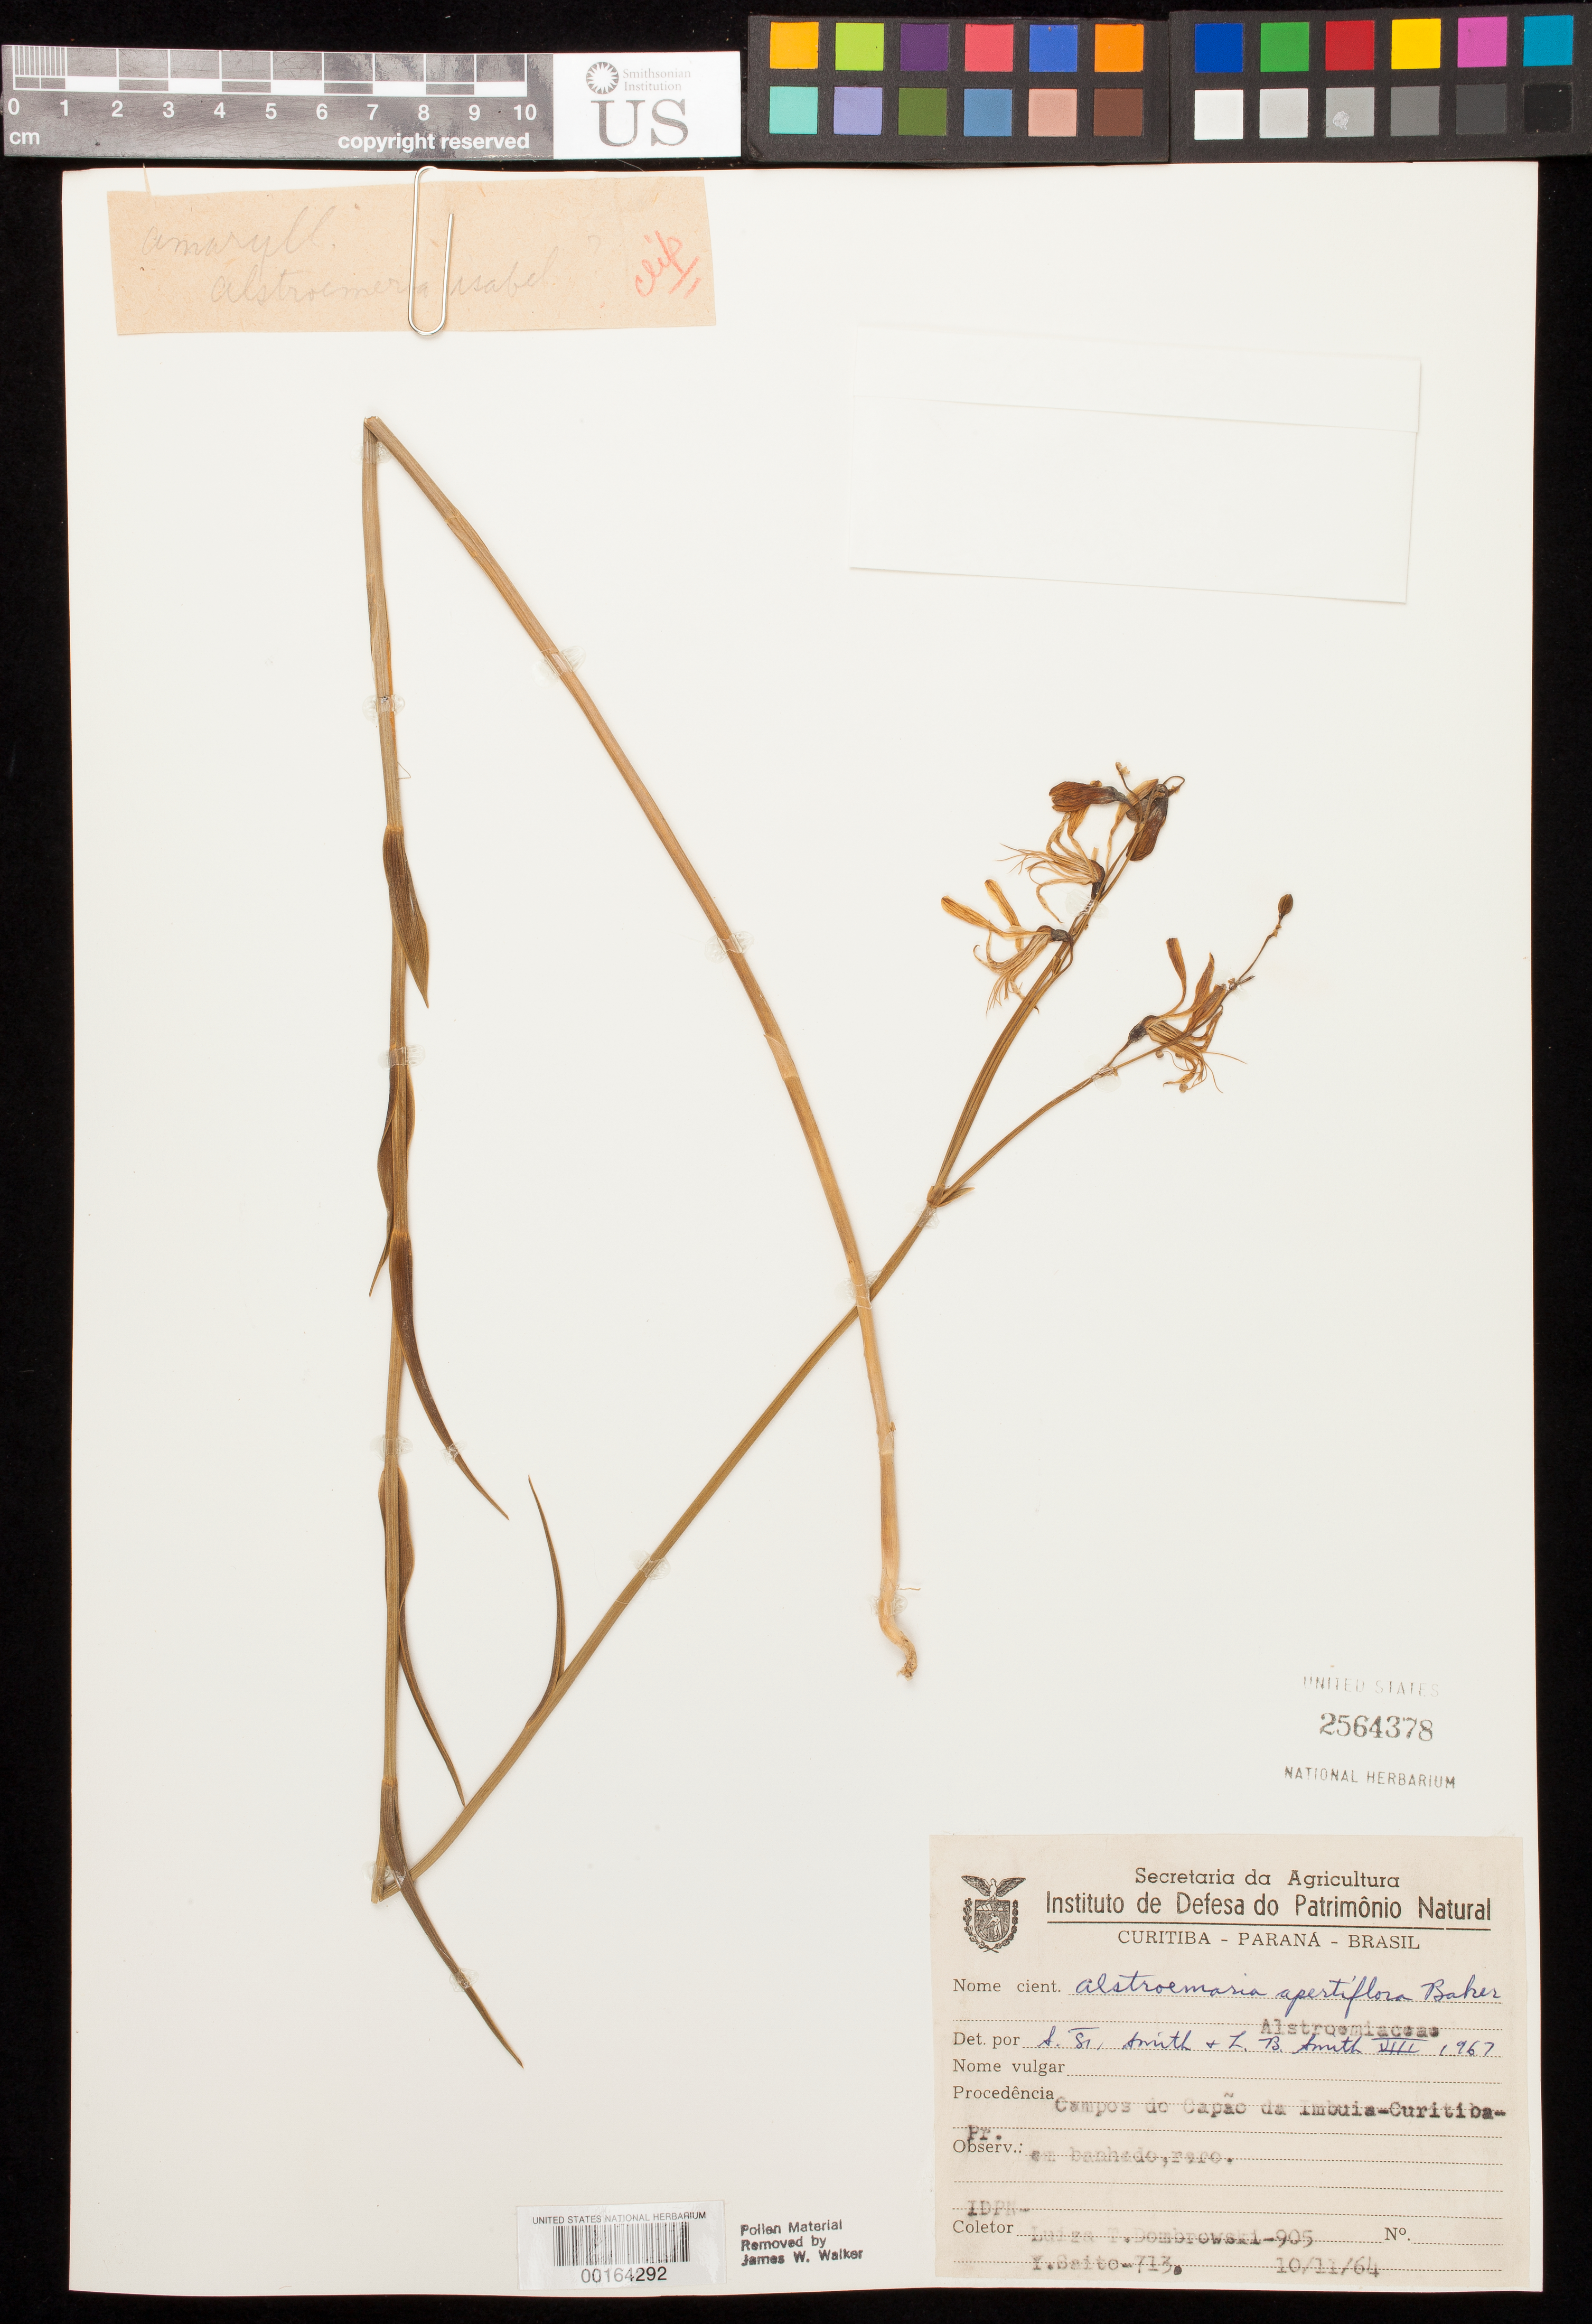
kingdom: Plantae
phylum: Tracheophyta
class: Liliopsida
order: Liliales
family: Alstroemeriaceae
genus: Alstroemeria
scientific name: Alstroemeria apertiflora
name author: Baker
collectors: L. Dombrowski & Y. Saito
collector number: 905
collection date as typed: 10 Nov 1964 or 11 Oct 1964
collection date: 1964-10-11 or 1964-11-10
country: Brazil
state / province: Paraná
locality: Curitiba; campos do capao da imbuia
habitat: In water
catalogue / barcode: US 2564378